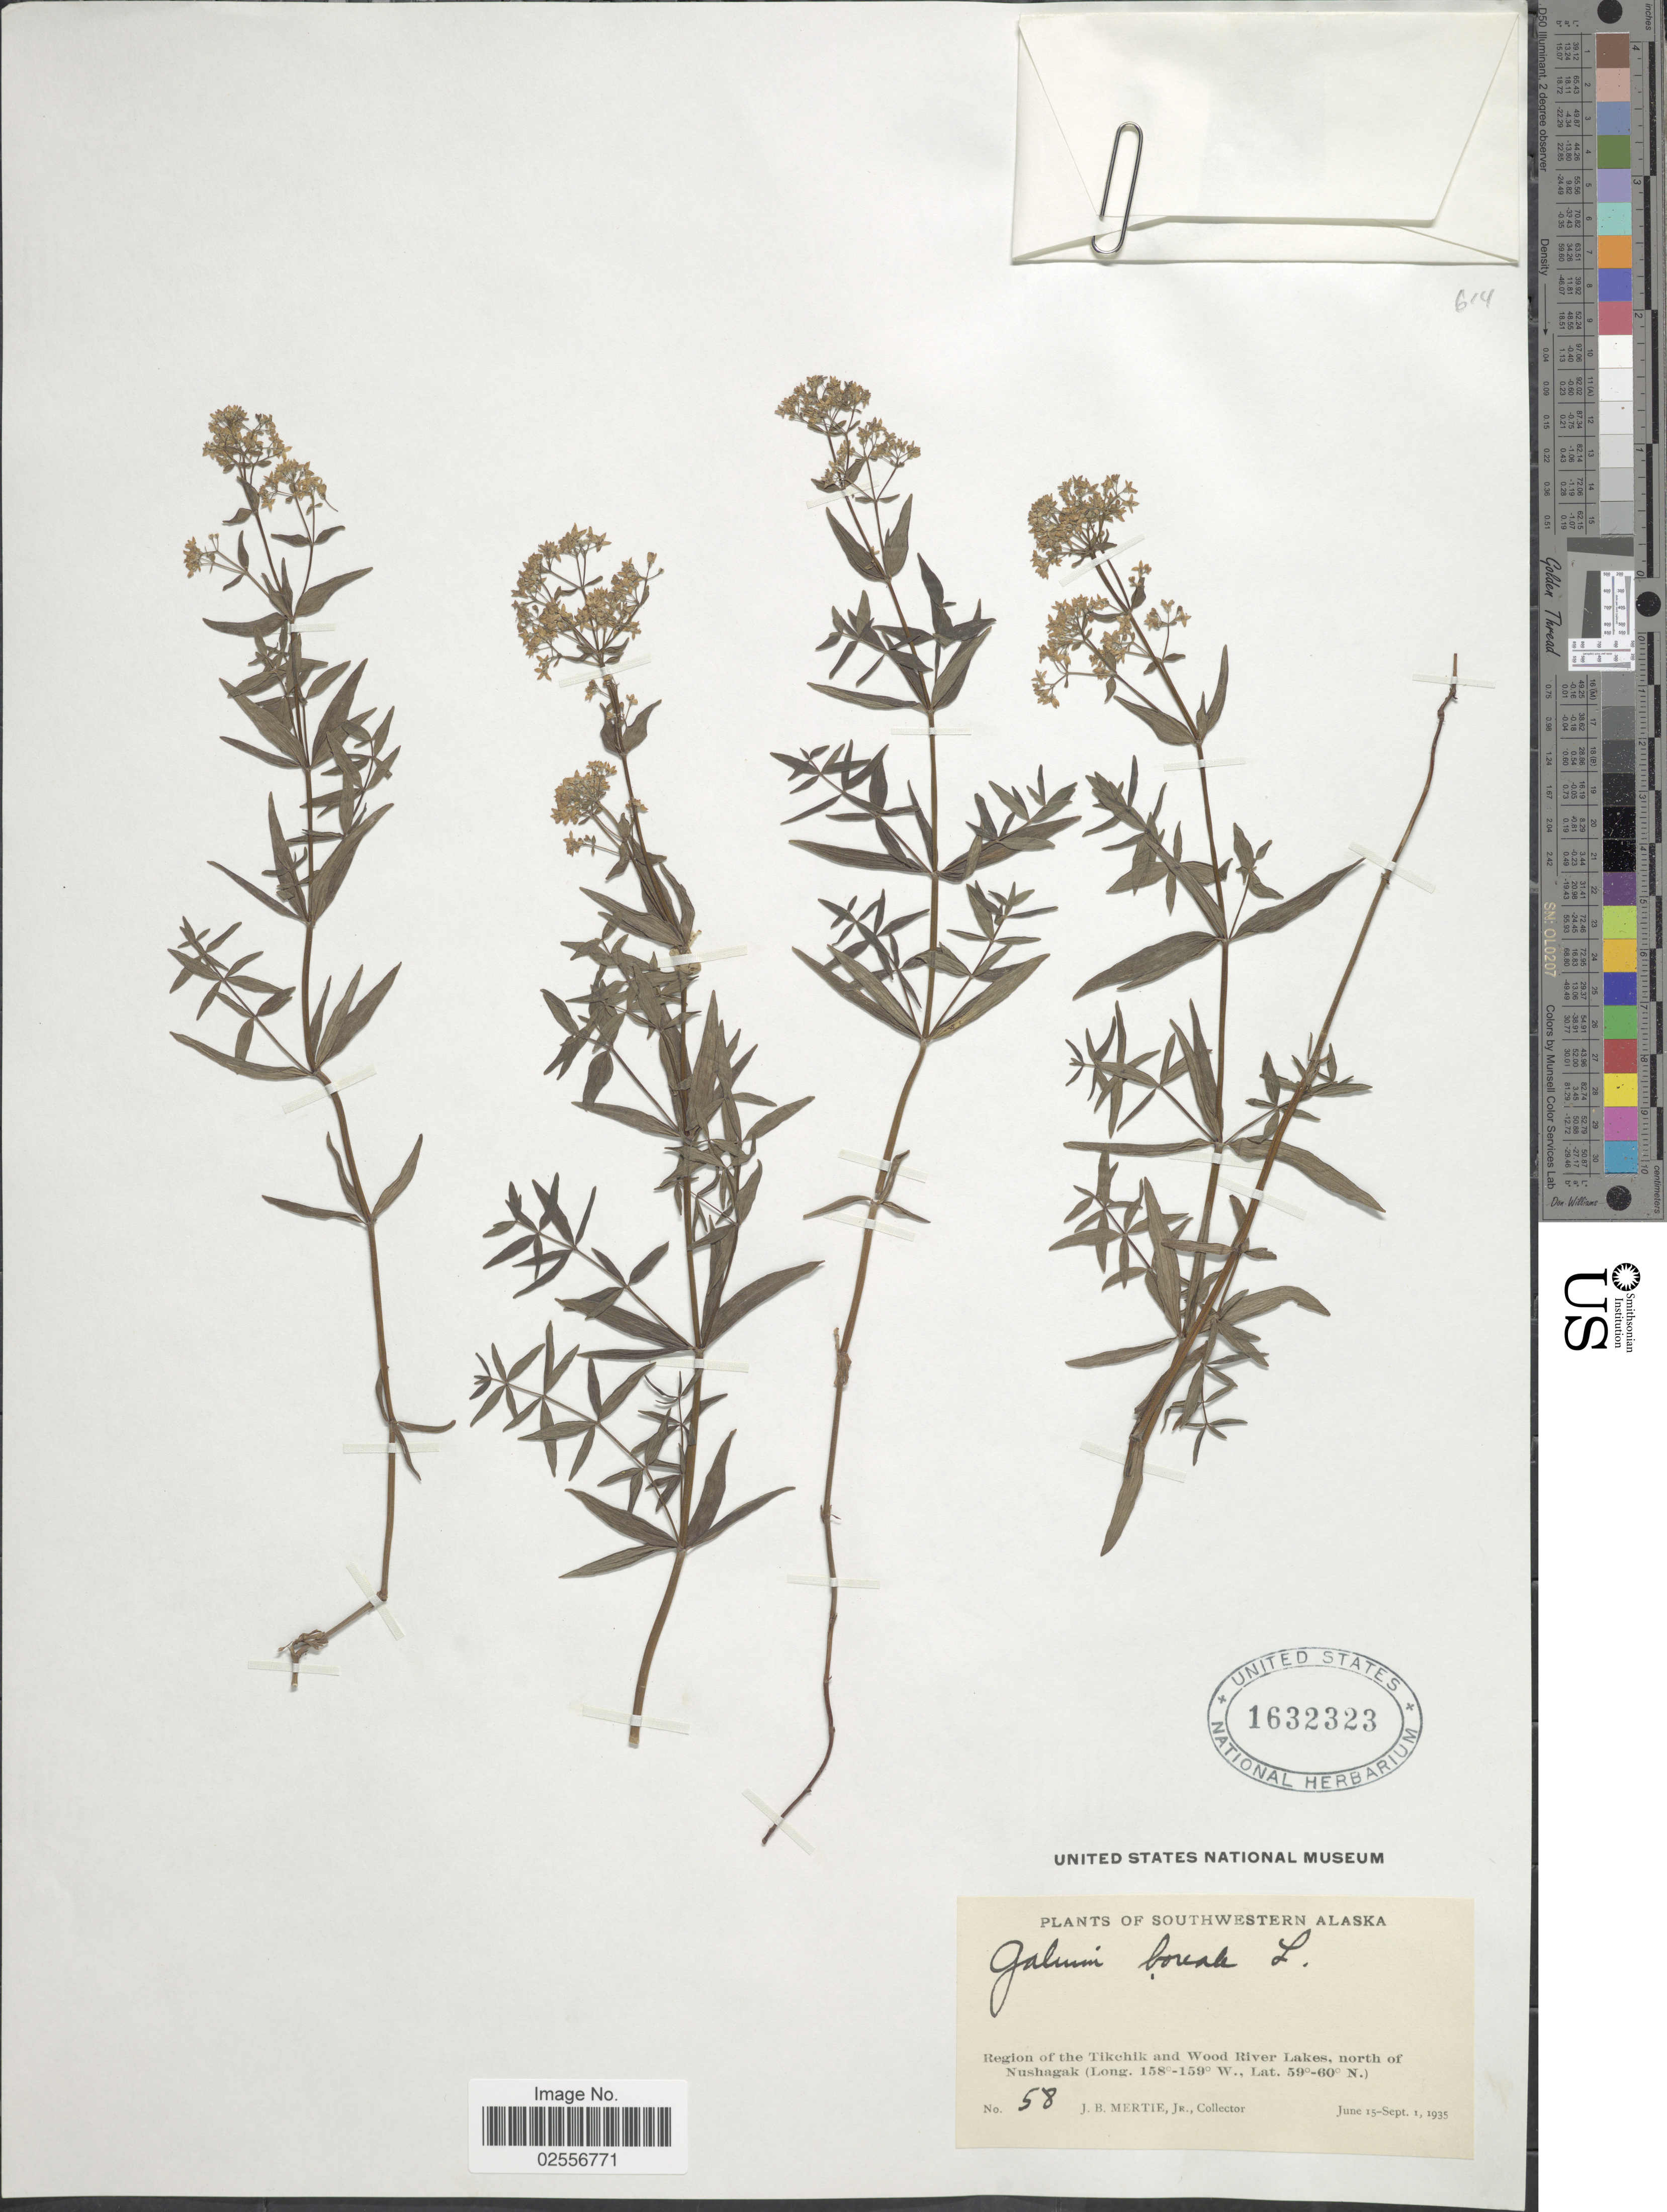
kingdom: Plantae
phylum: Tracheophyta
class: Magnoliopsida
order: Gentianales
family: Rubiaceae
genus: Galium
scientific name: Galium boreale L.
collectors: J. Mertie Jr.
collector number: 58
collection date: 1935-06-15/1935-09-01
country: United States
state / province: Alaska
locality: Southwestern Alaska. Region of the Tikchik and Wood River Lakes, north of Nushagak.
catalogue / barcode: US 1632323